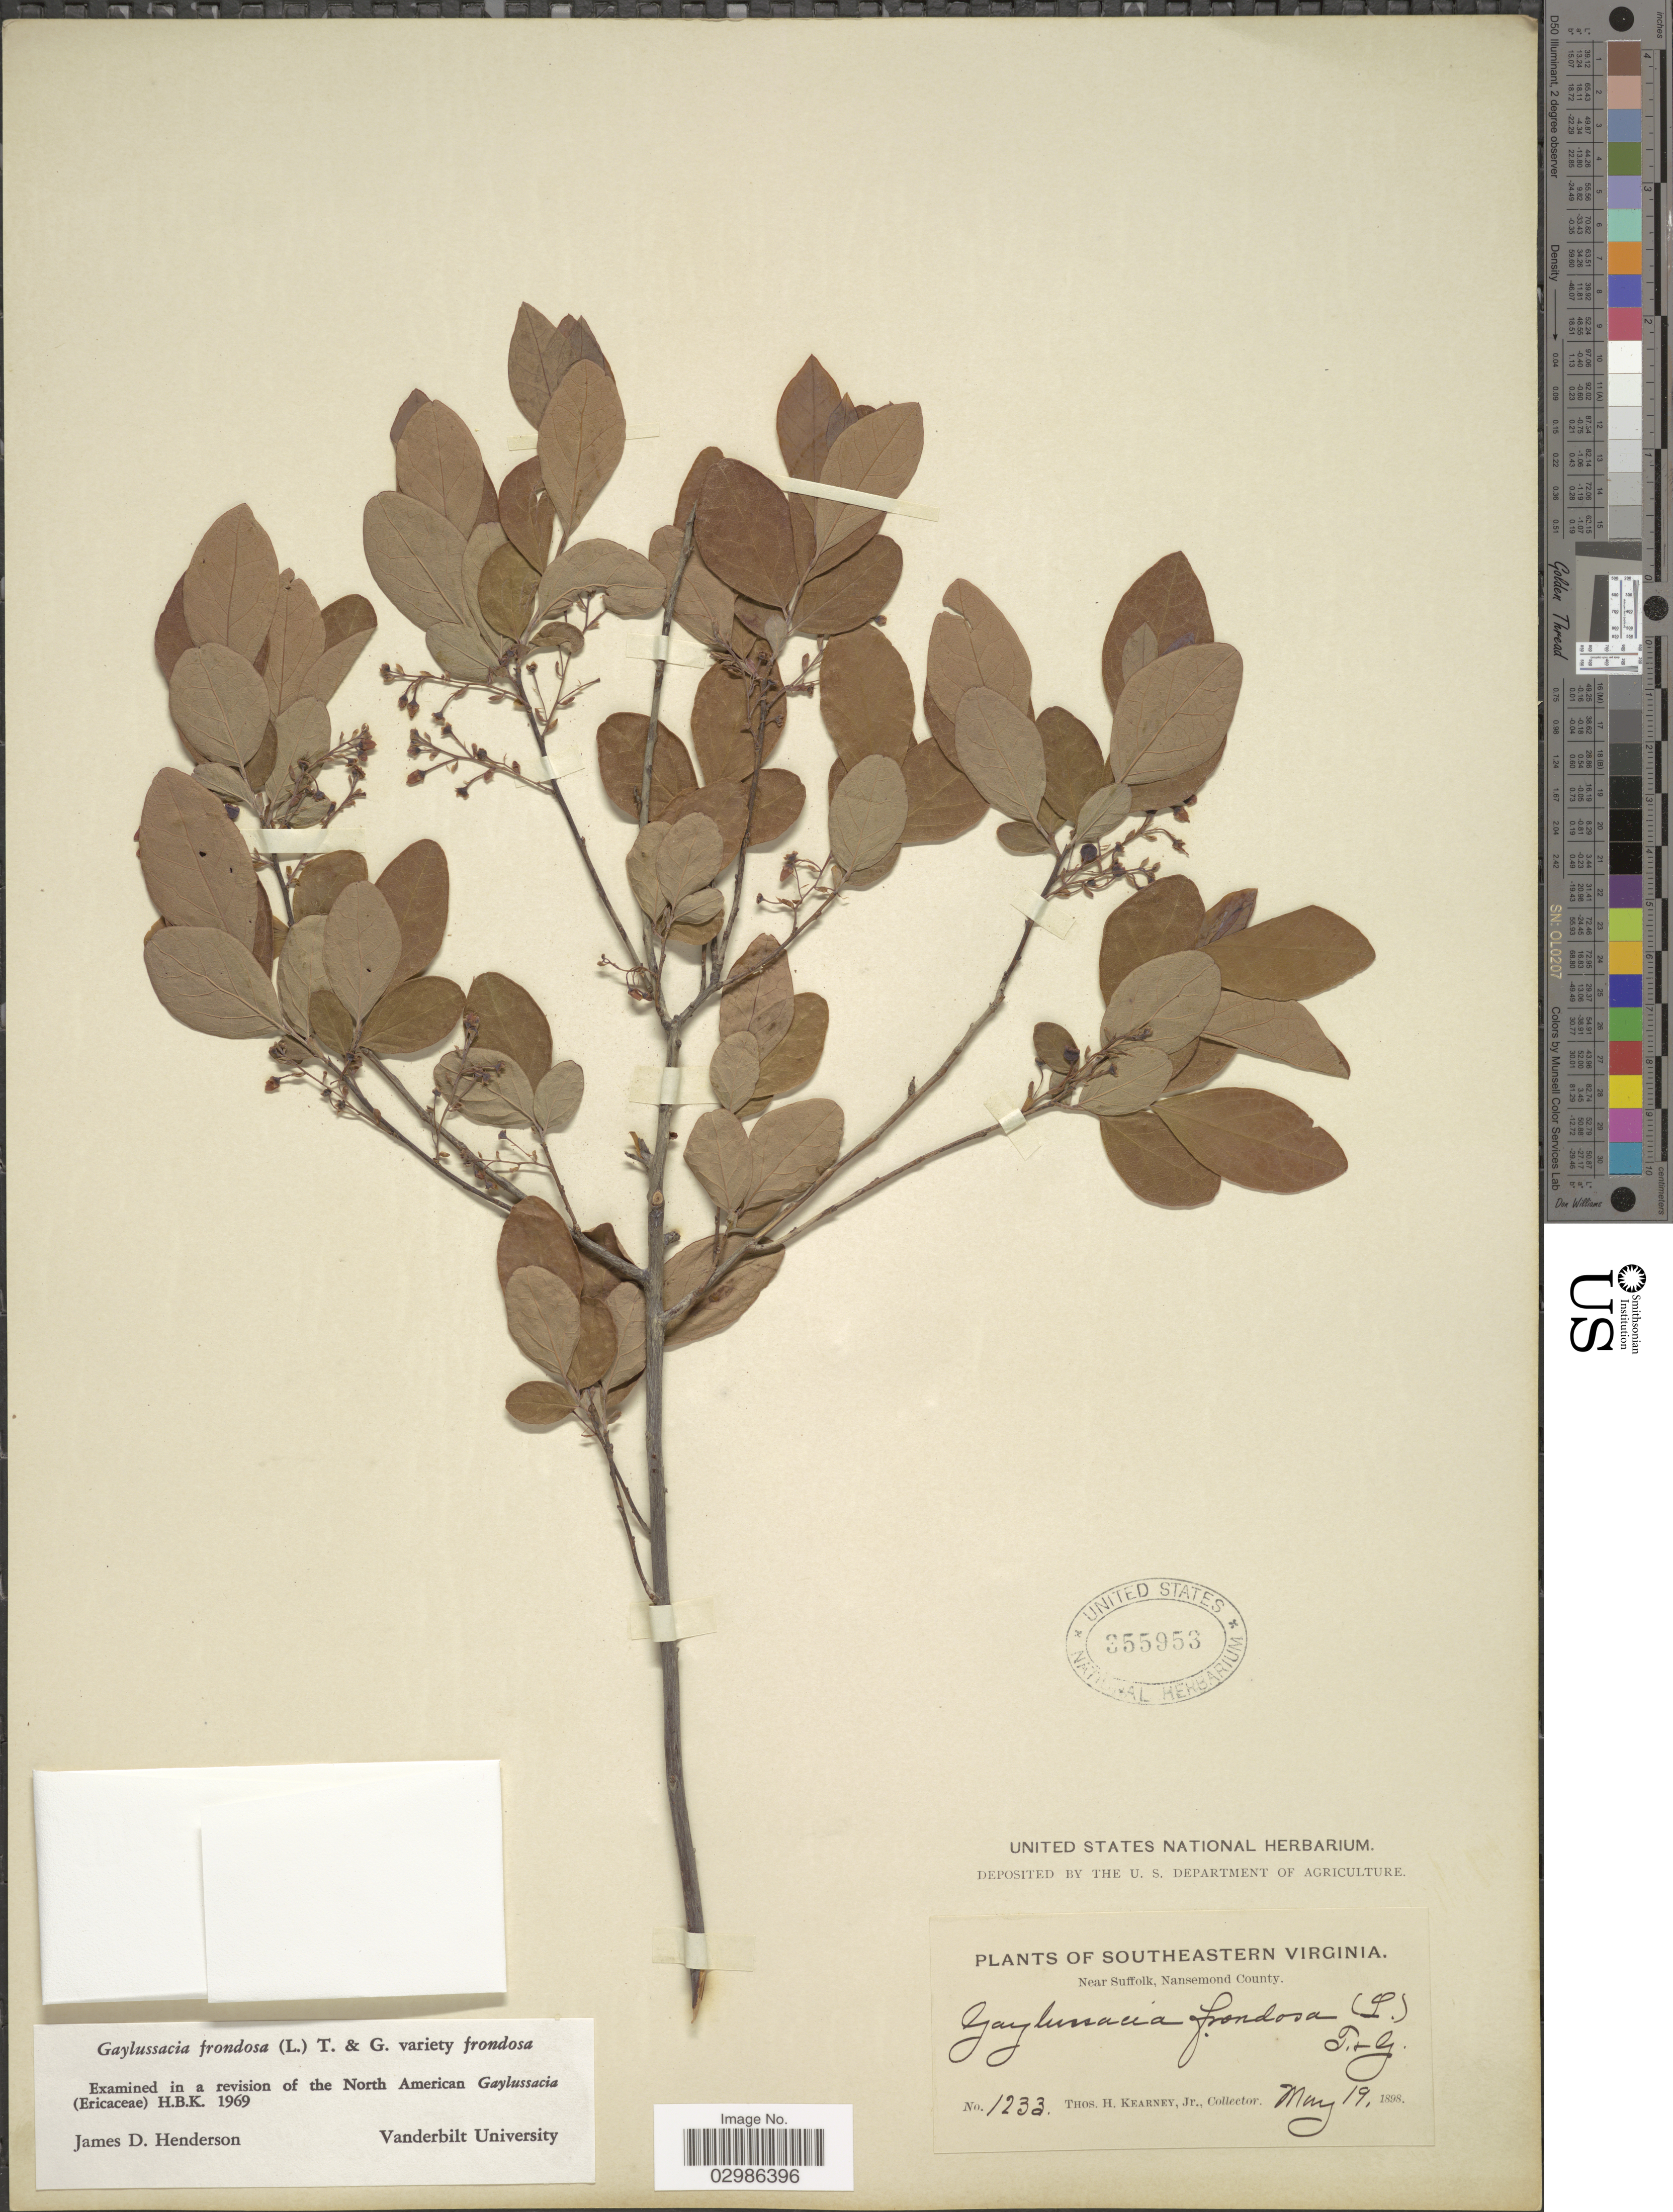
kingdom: Plantae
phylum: Tracheophyta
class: Magnoliopsida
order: Ericales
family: Ericaceae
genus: Gaylussacia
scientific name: Gaylussacia frondosa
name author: (L.) Torr. & A. Gray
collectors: T. H. Kearney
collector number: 1233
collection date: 1898-05-19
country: United States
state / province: Virginia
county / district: City of Suffolk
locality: Southeastern Virginia, Near Suffolk, Nansemond County.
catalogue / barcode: US 355953